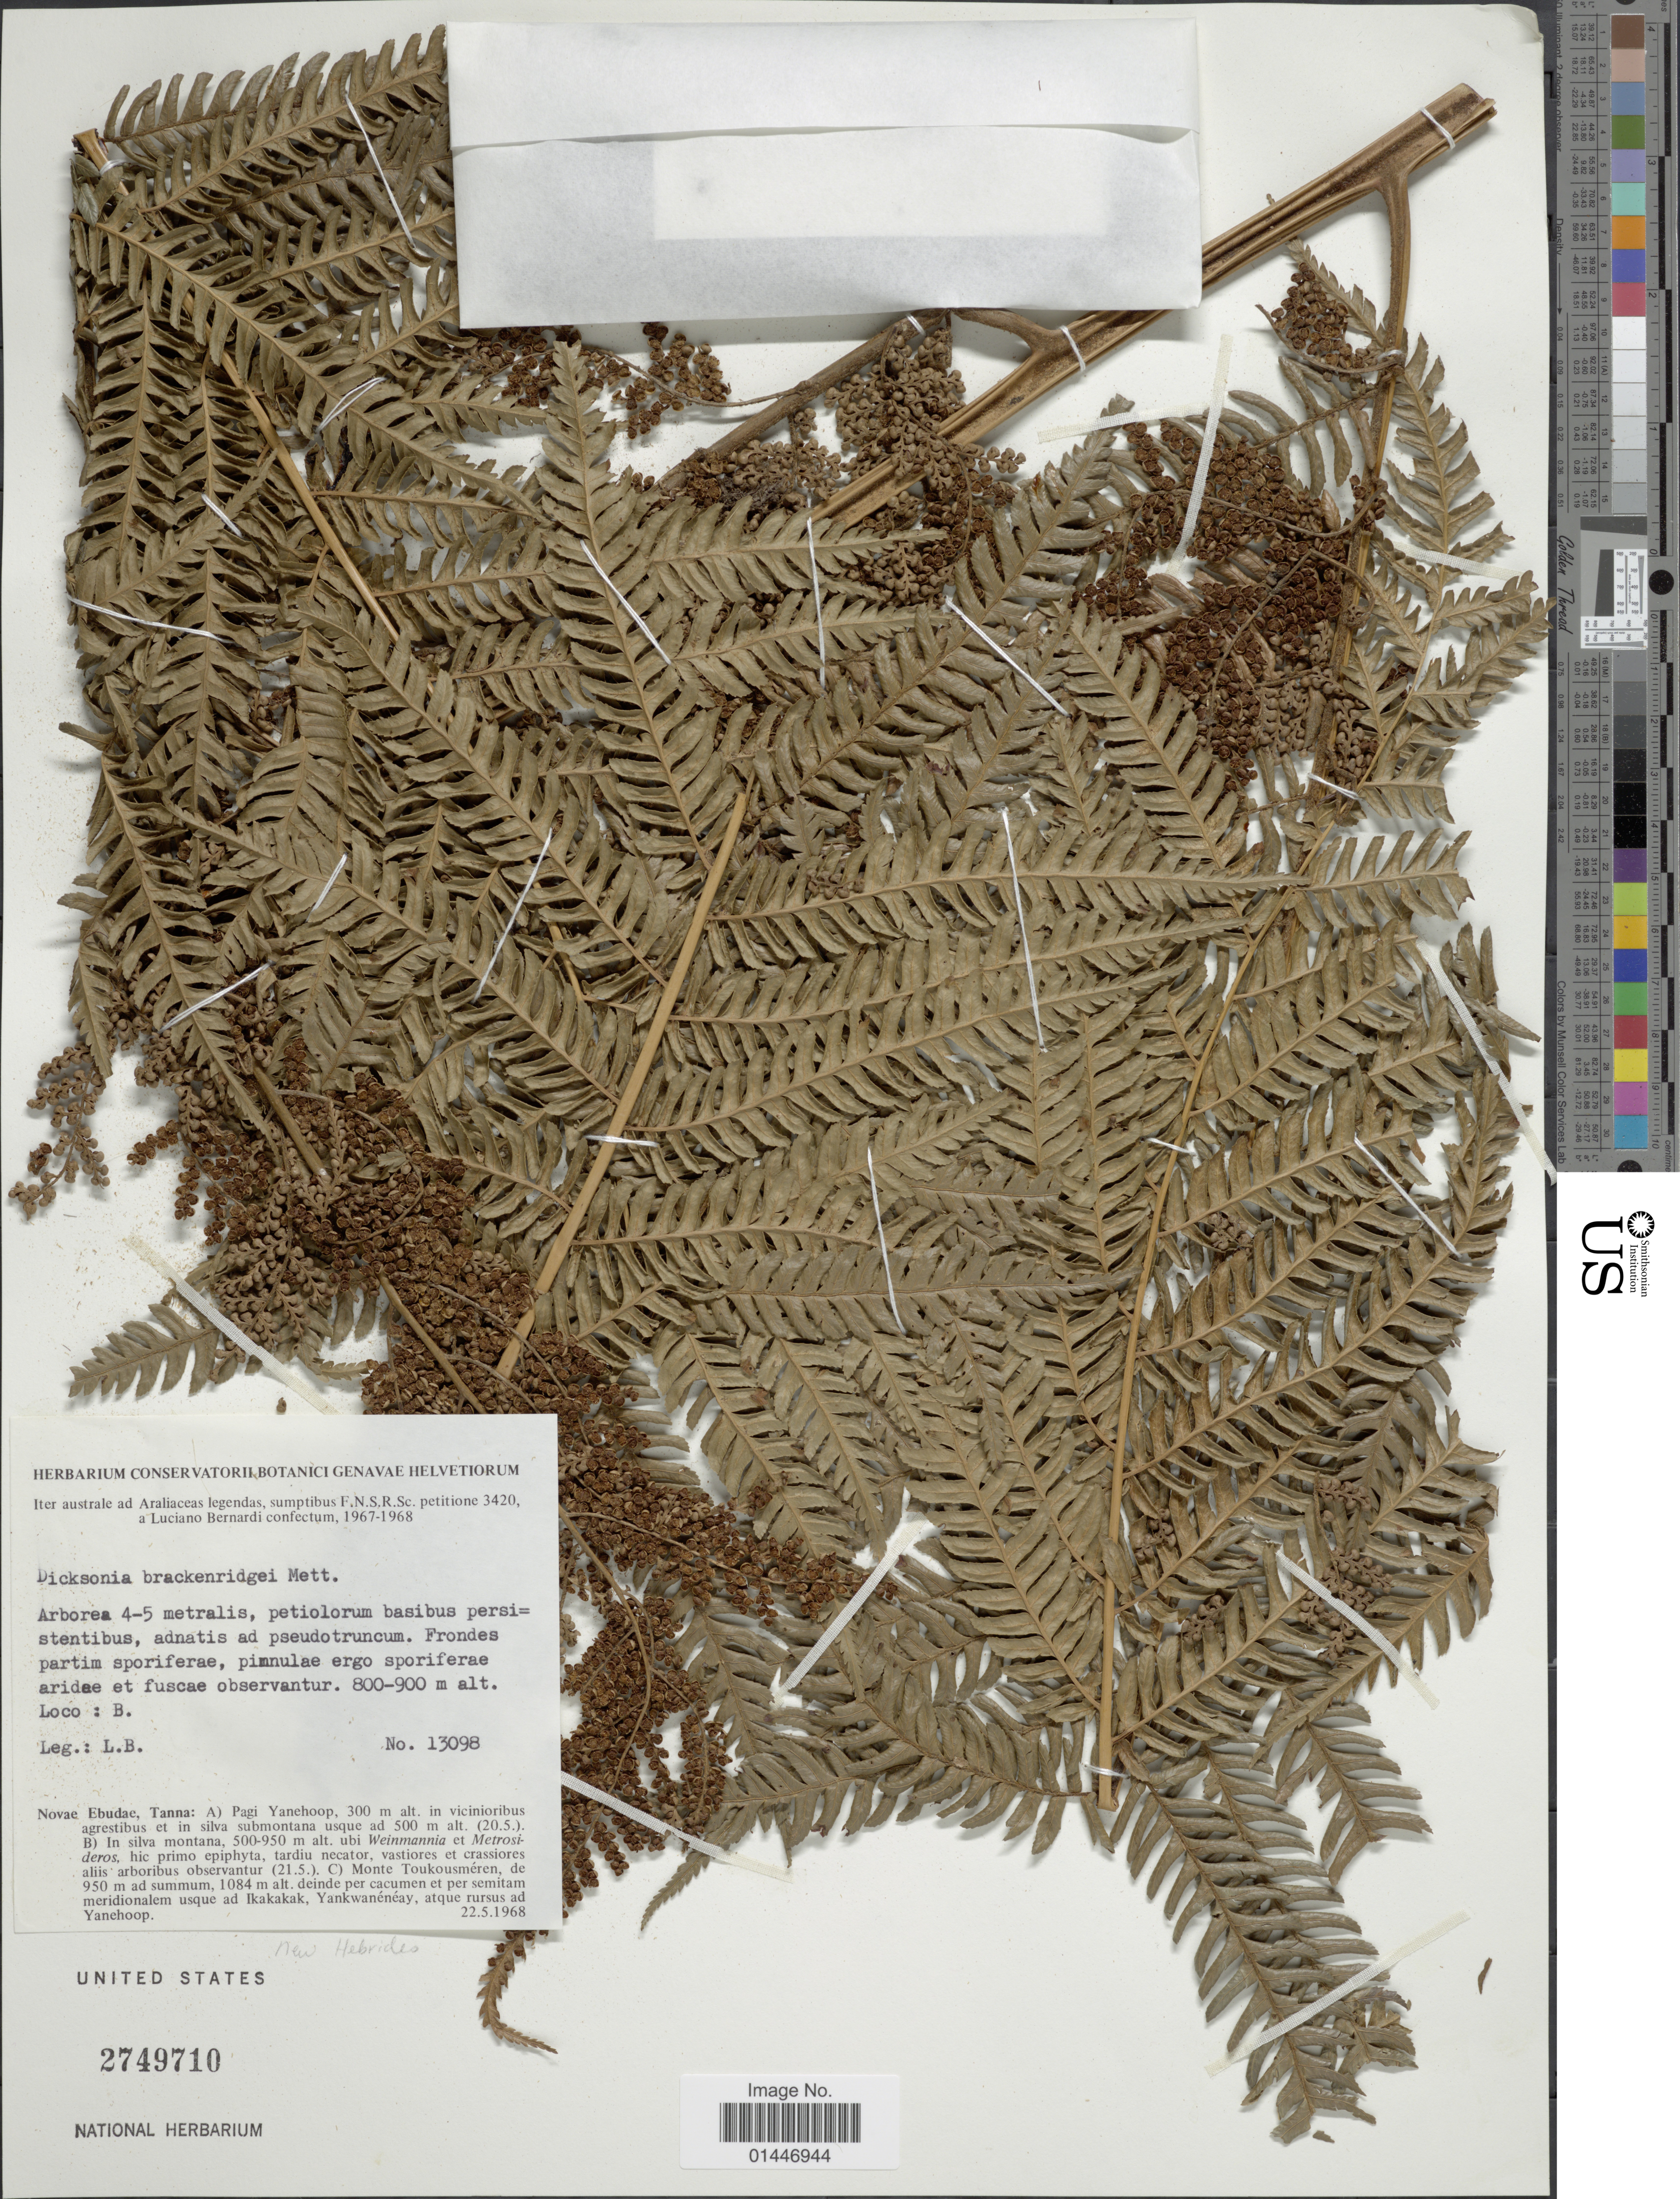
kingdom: Plantae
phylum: Tracheophyta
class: Polypodiopsida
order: Cyatheales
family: Dicksoniaceae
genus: Dicksonia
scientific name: Dicksonia brackenridgei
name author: Mett.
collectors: L. Bernardi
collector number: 13098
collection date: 1968-05-22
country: Vanuatu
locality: Novae Ebudae, Tanna: In silva montana, Weinmannia et Metrosideros. Monte toukousmeren, de 950 m ad summun ad Ikakakak, Yankwaneneay, atque rursus ad Yanehoop . New Hebrides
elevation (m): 500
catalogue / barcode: US 2749710